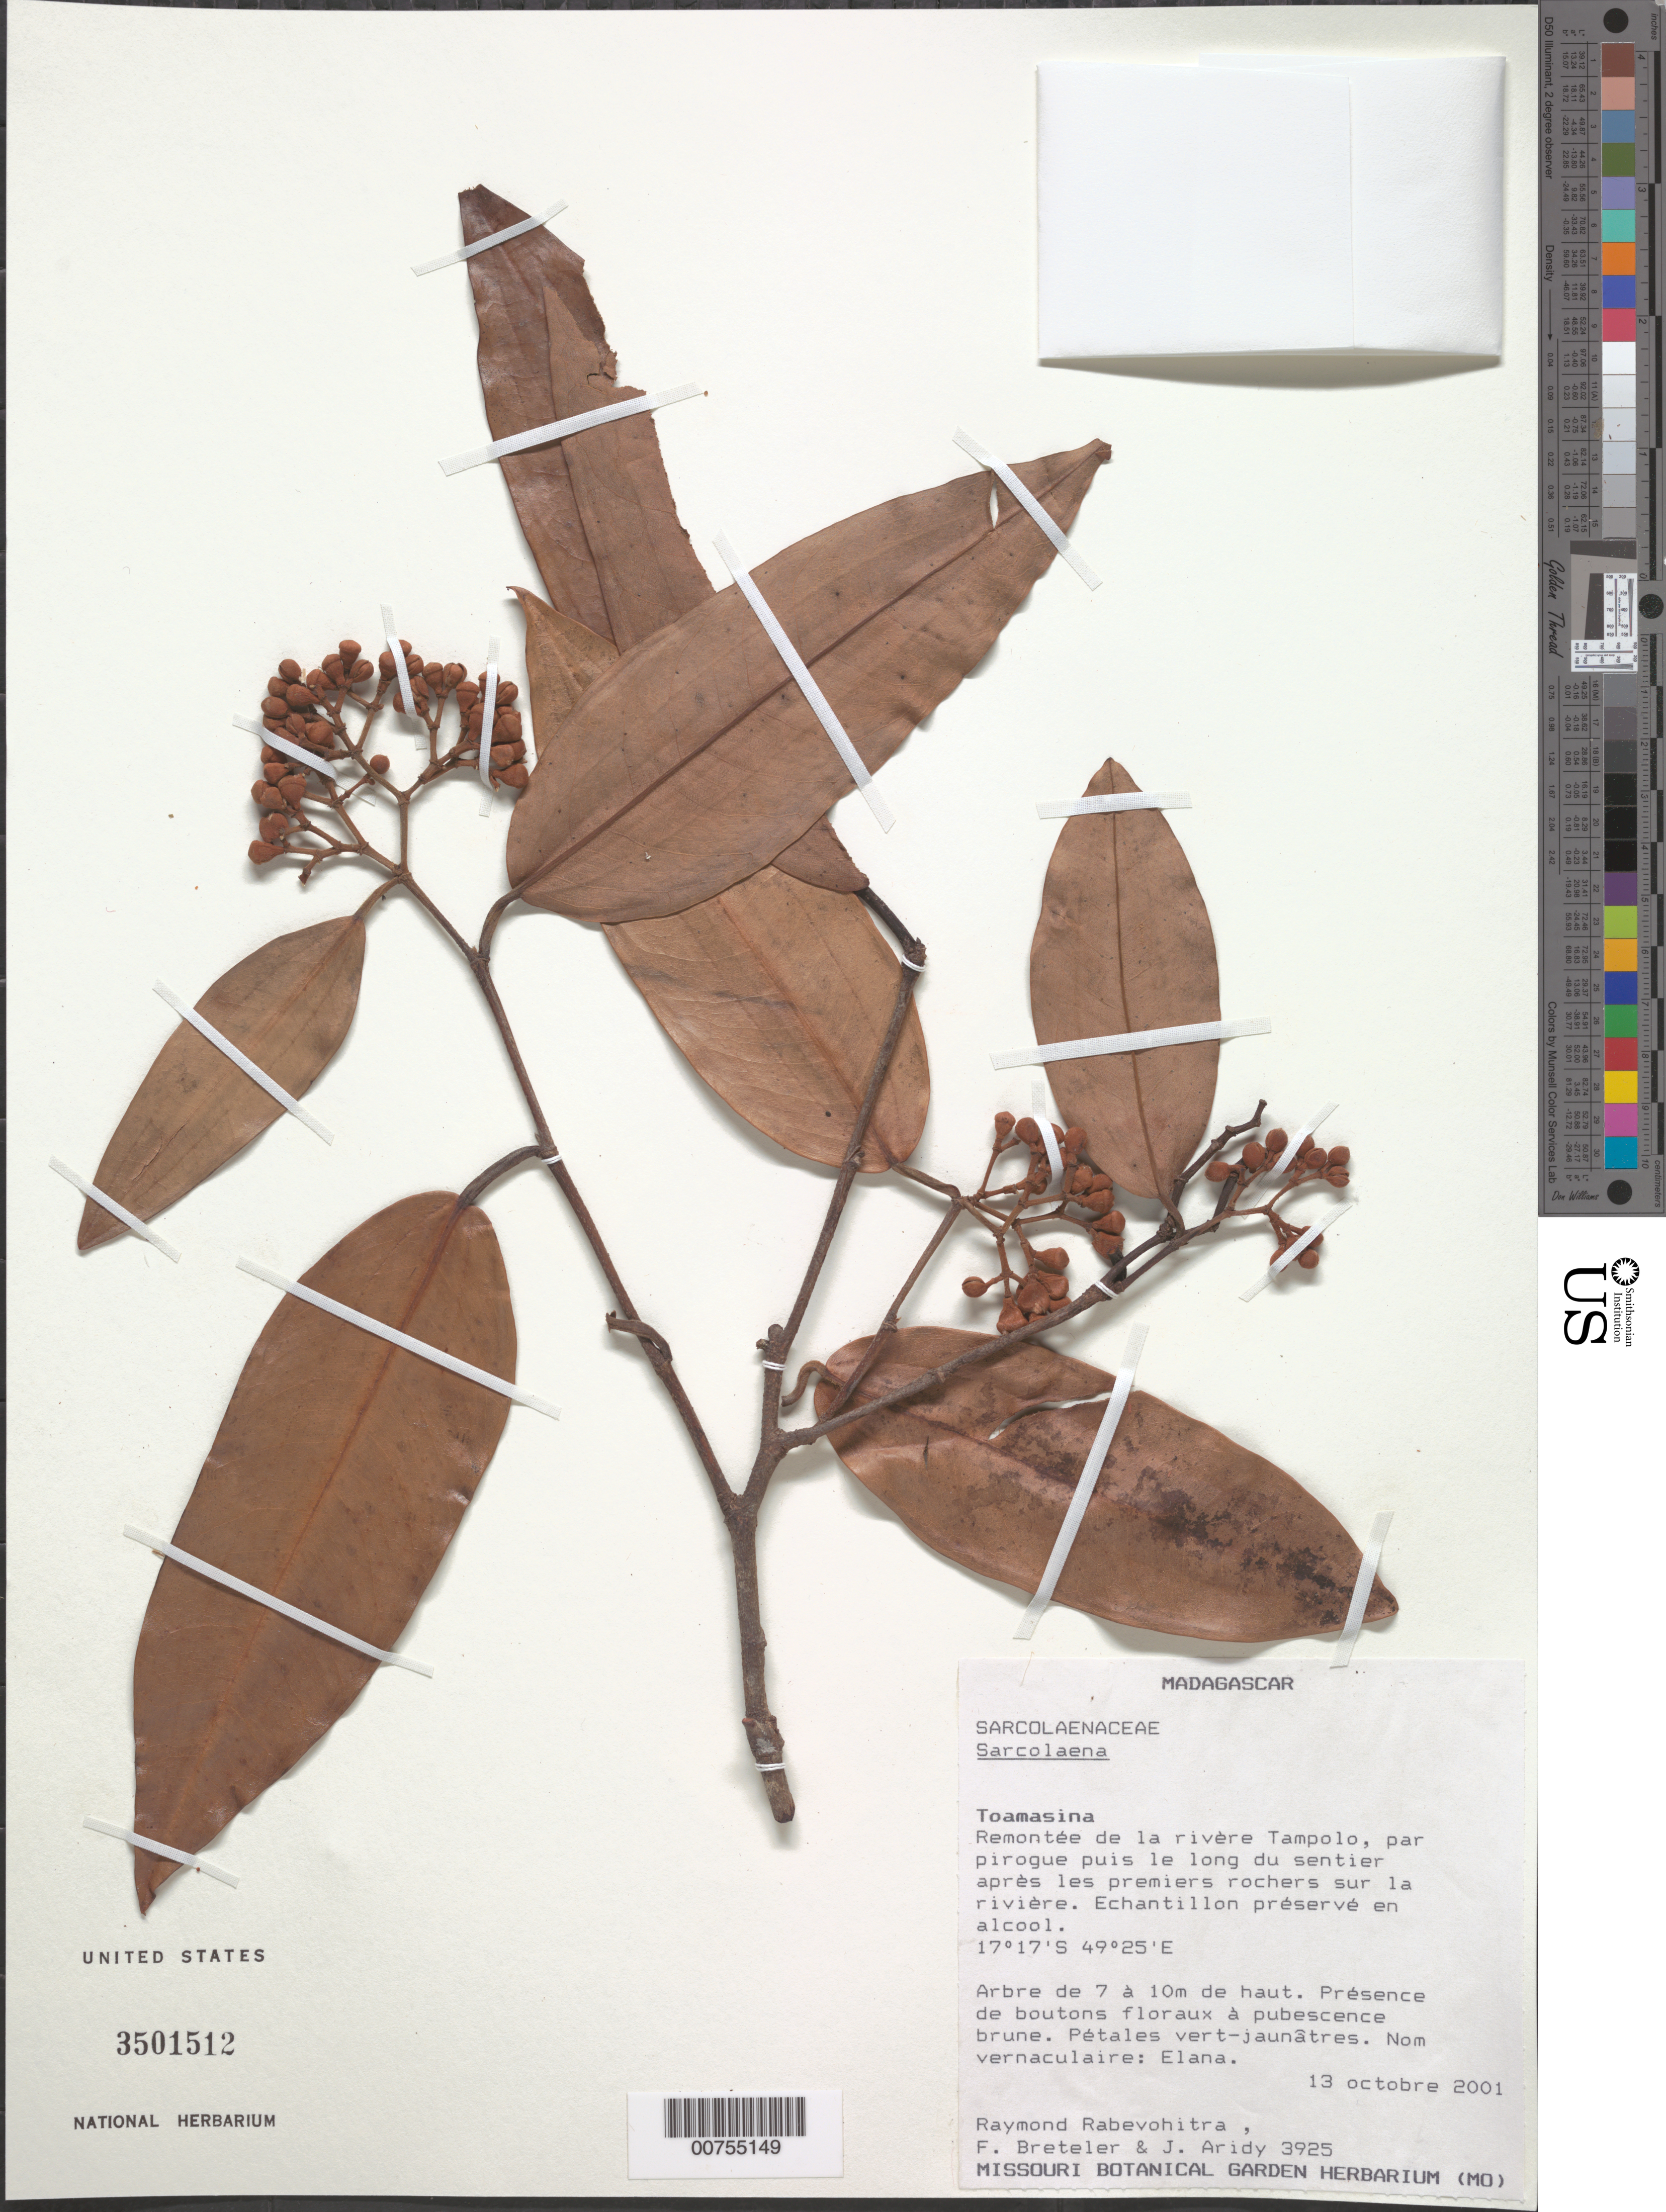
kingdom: Plantae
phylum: Tracheophyta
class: Magnoliopsida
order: Malvales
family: Sarcolaenaceae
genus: Sarcolaena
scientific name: Sarcolaena sp.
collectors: R. Rabevohitra, F. J. Breteler & J. Aridy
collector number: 3925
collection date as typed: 13 Oct 2001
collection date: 2001-10-13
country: Madagascar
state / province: Analanjirofo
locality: Remontée de la rivère Tampolo, par pirogue puis le long du sentier après les premiers rochers sur la rivière.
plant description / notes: Common name: Elana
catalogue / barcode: US 3501512